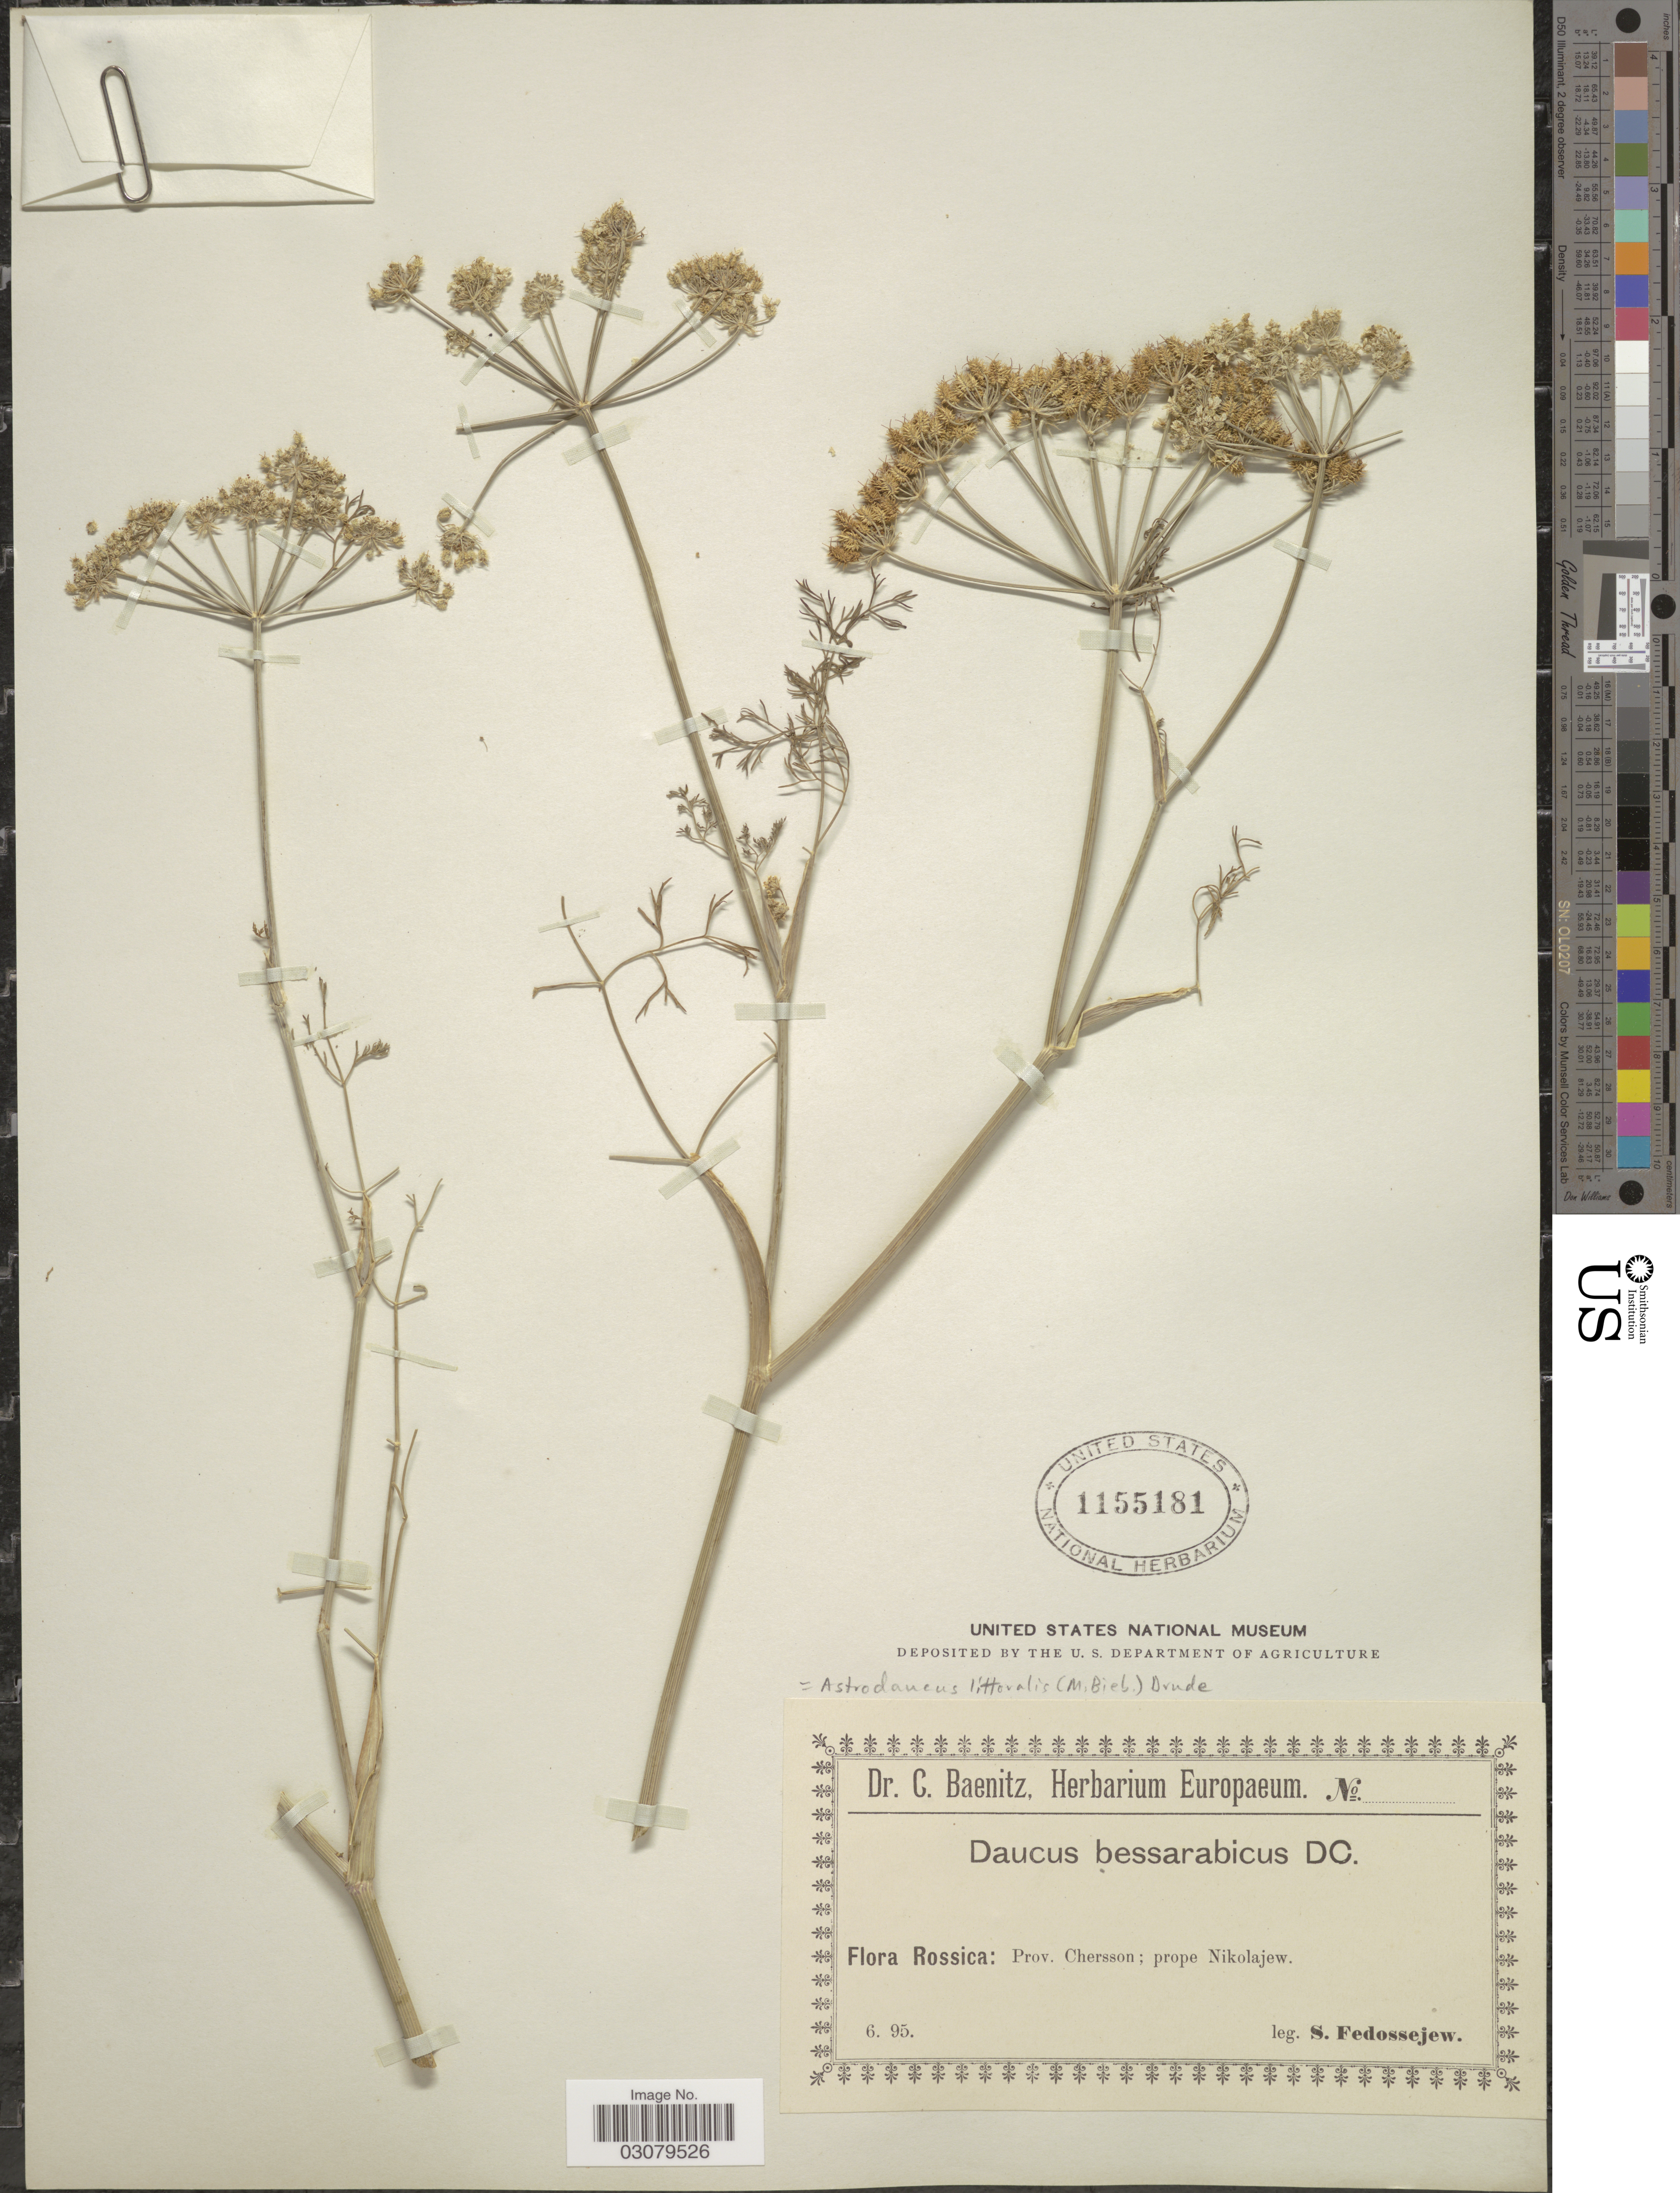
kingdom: Plantae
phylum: Tracheophyta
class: Magnoliopsida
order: Apiales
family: Apiaceae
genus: Astrodaucus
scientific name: Astrodaucus littoralis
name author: (M. Bieb.) Drude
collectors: S. Fedossejew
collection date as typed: Transcribed d/m/y: /6/95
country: Ukraine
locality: Rossica: Prov. Chersson; prope Nikolajew.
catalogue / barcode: US 1155181